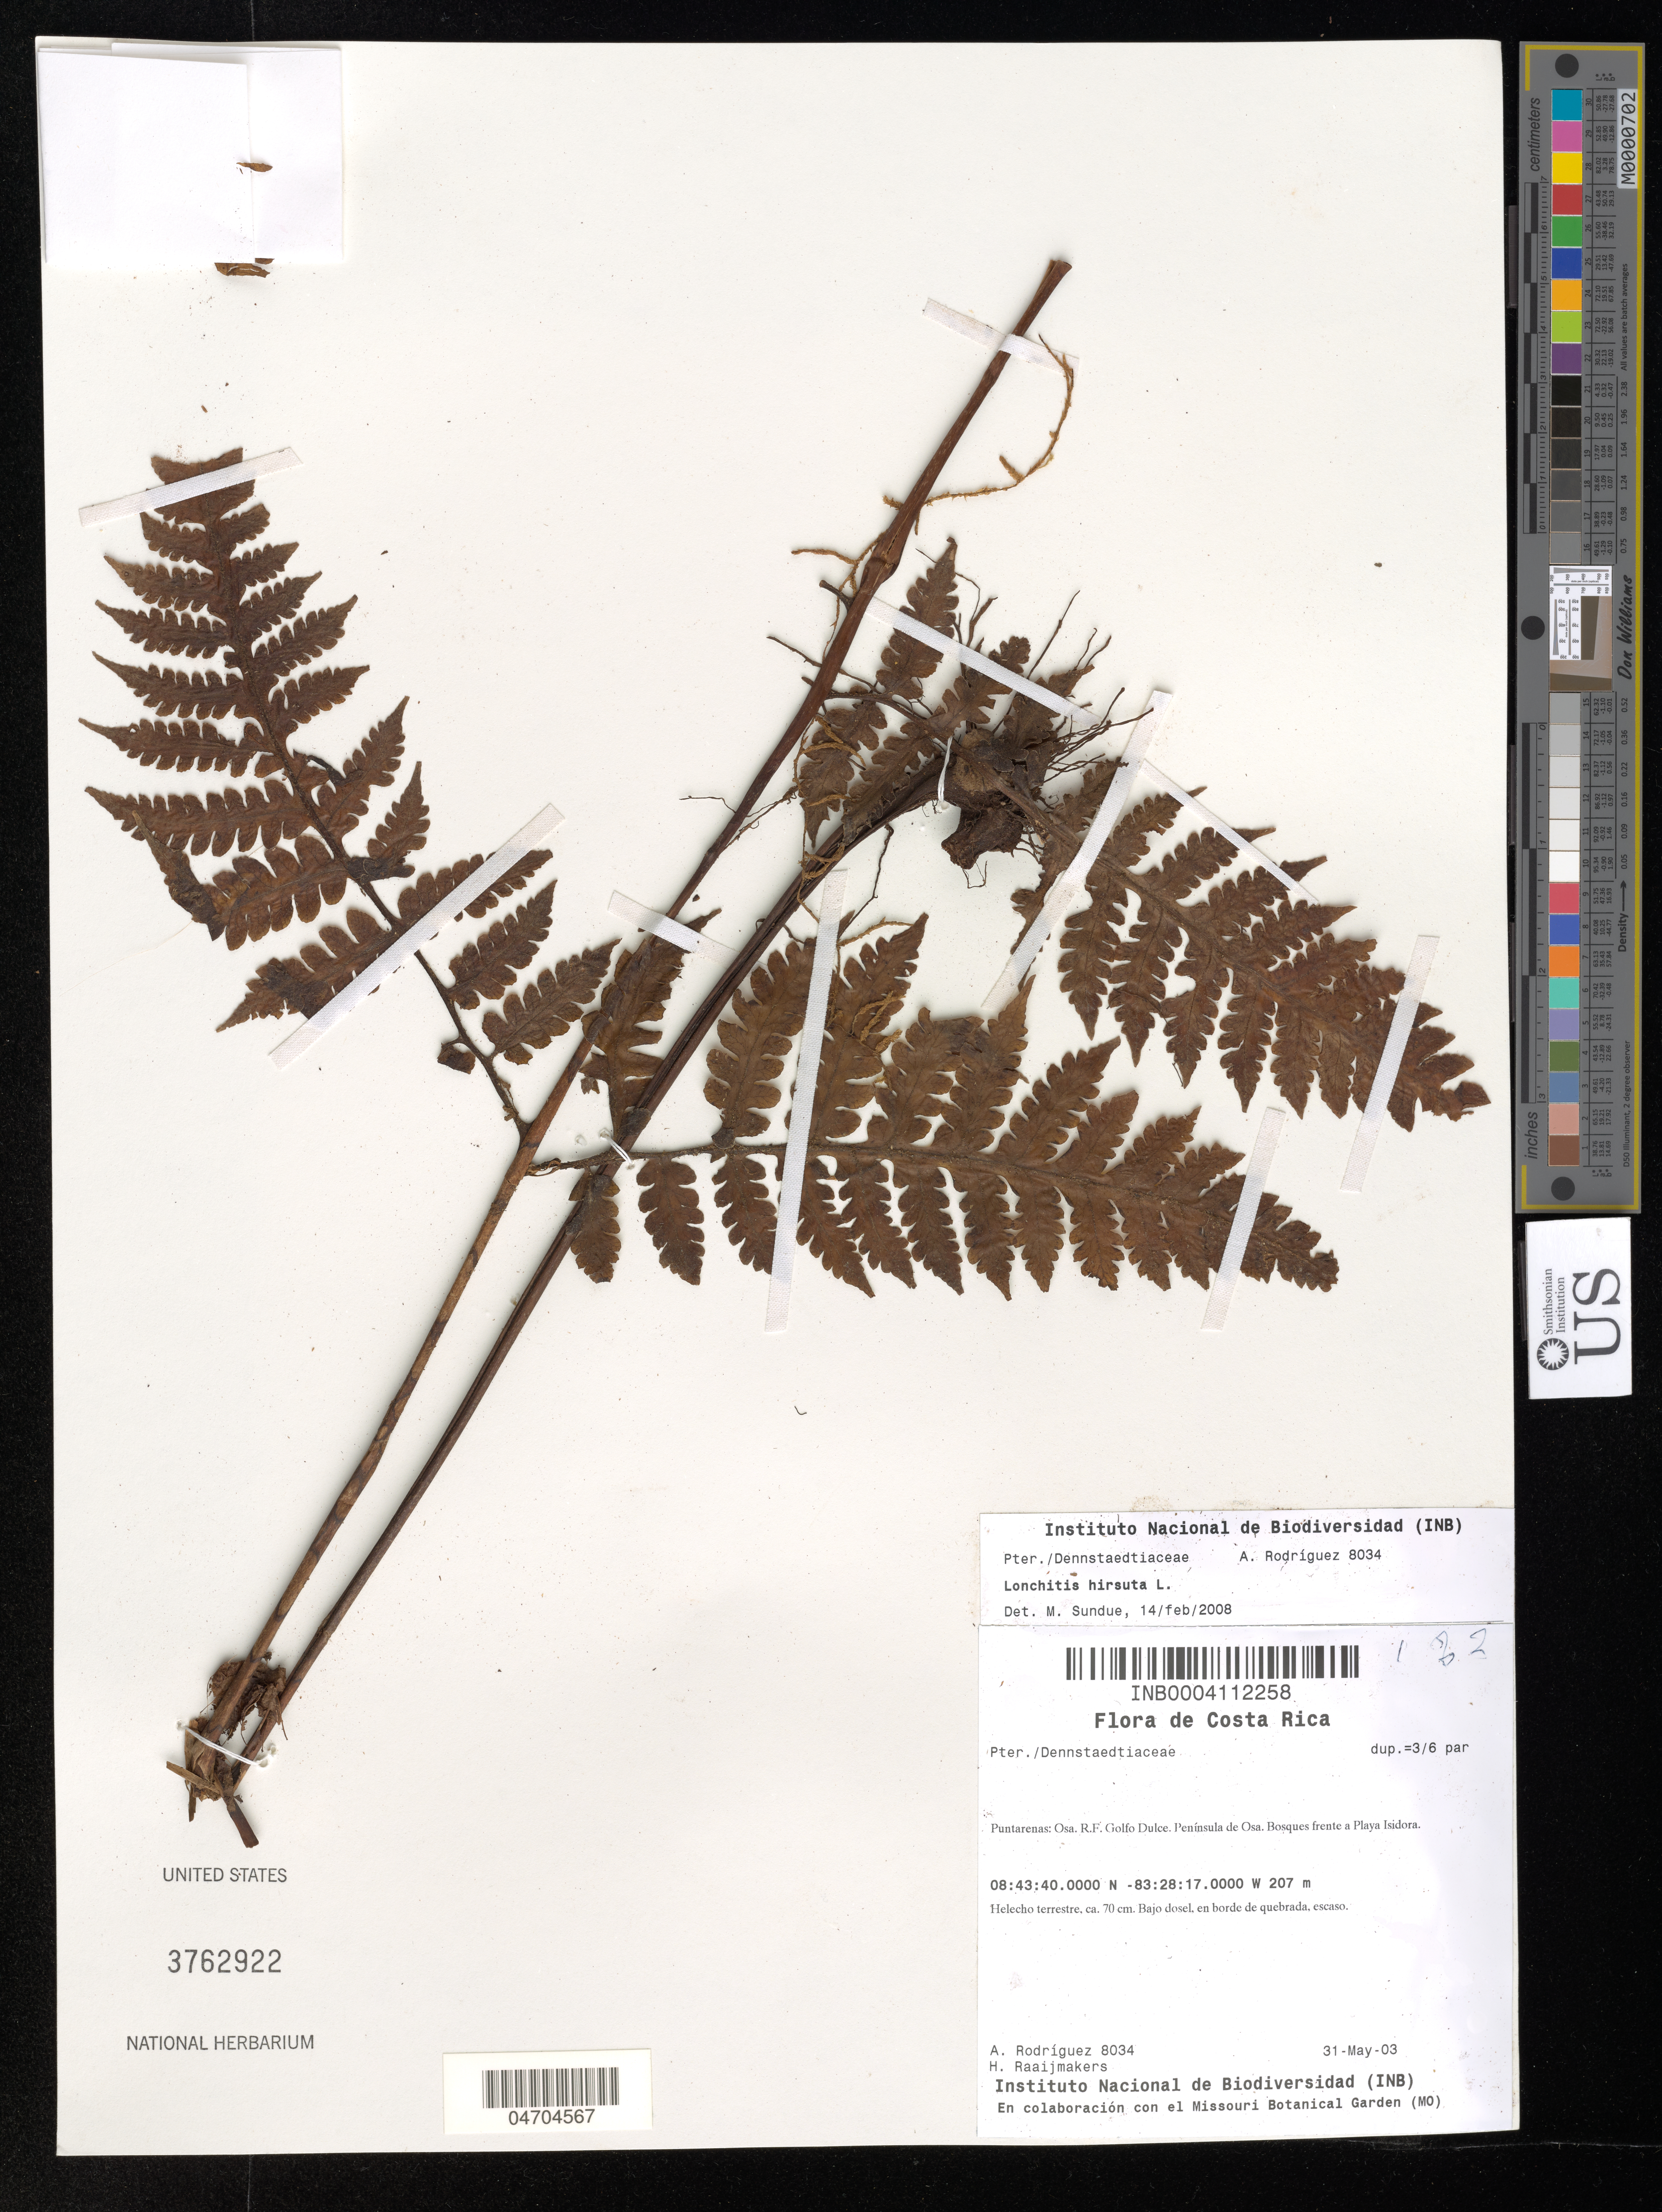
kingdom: Plantae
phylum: Tracheophyta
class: Polypodiopsida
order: Polypodiales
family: Lonchitidaceae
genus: Lonchitis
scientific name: Lonchitis hirsuta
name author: L.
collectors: A. Rodríguez & H. Raaijmakers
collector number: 8034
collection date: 2003-05-31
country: Costa Rica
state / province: Puntarenas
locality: Osa. R. F. Golfo Dulce. Península de Osa. Bosques frente a Playa Isidora.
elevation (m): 207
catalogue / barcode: US 3762922